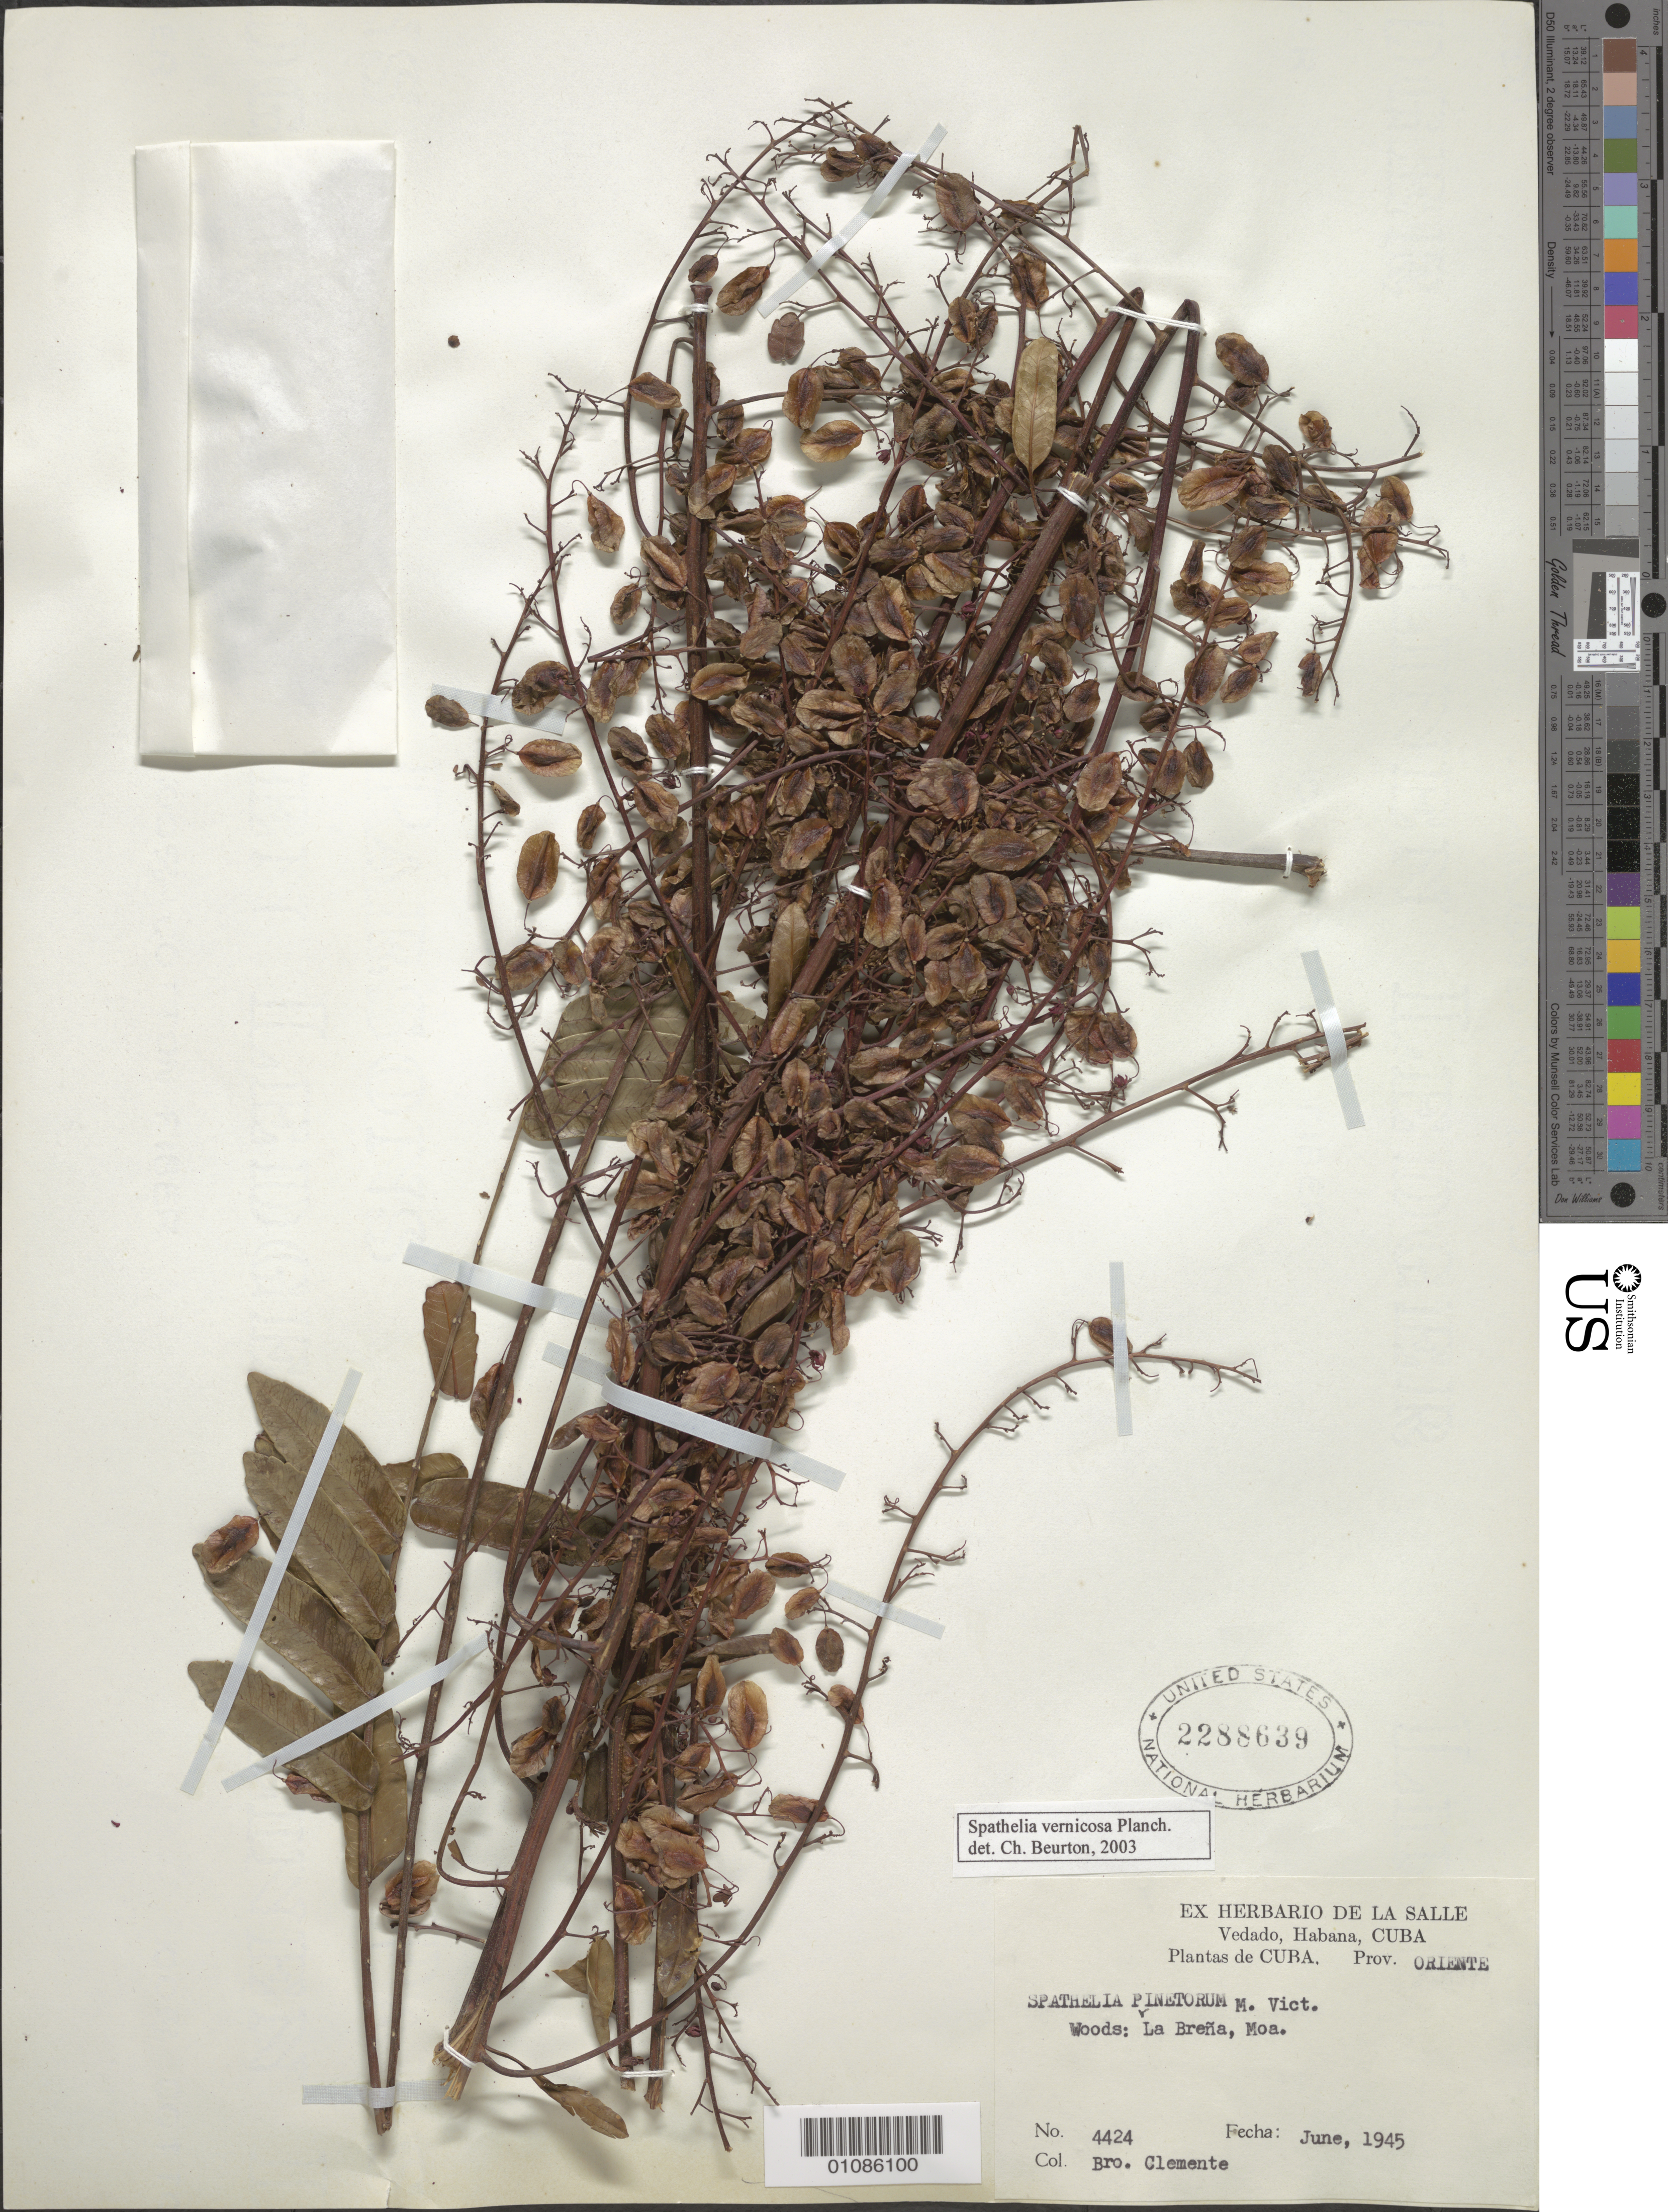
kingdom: Plantae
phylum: Tracheophyta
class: Magnoliopsida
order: Sapindales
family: Rutaceae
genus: Spathelia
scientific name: Spathelia pinetorum subsp. megaphylla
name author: (Vict.) Borhidi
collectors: Bro. Clemente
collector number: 4424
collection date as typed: Jun 1945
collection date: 1945-06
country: Cuba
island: Cuba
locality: Oriente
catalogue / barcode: US 2288639